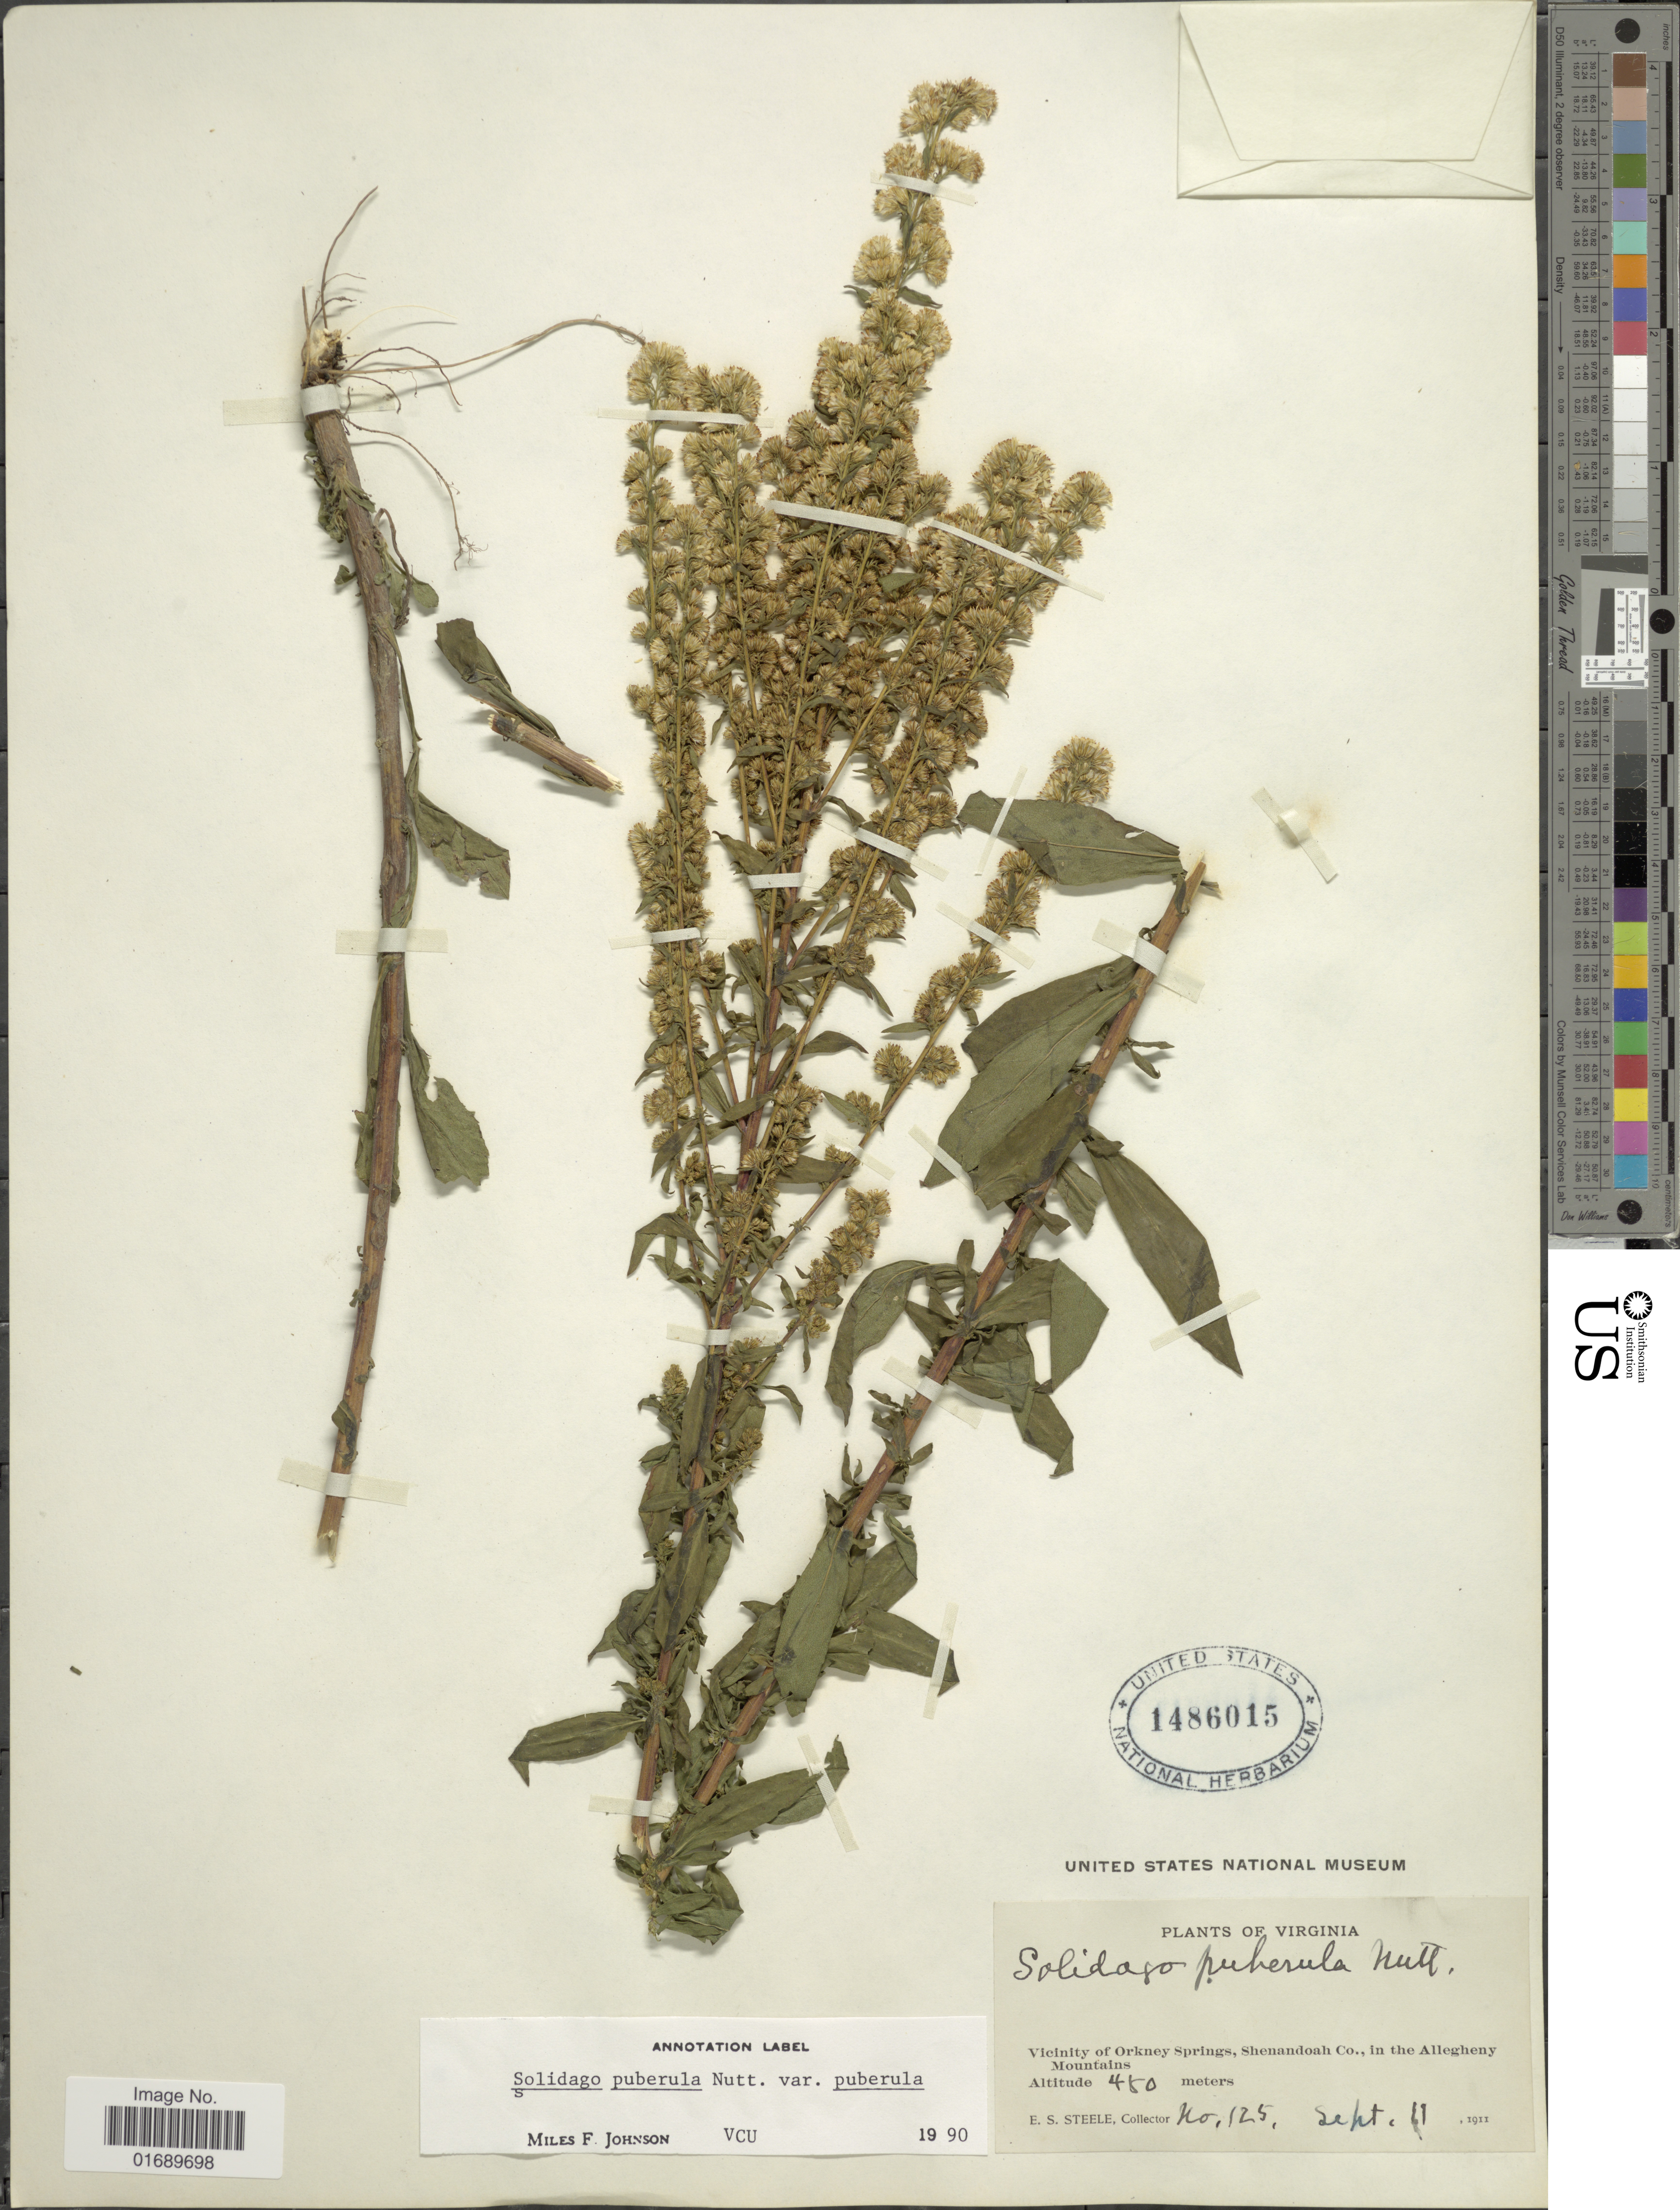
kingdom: Plantae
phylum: Tracheophyta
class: Magnoliopsida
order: Asterales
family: Asteraceae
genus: Solidago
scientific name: Solidago puberula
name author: Nutt.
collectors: E. Steele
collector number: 125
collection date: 1911-09-11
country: United States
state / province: Virginia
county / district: Shenandoah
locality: Vicinity of Orkney Springs, Shenandoah Co., in the Allegheny Mountains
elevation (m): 450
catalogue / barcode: US 1486015